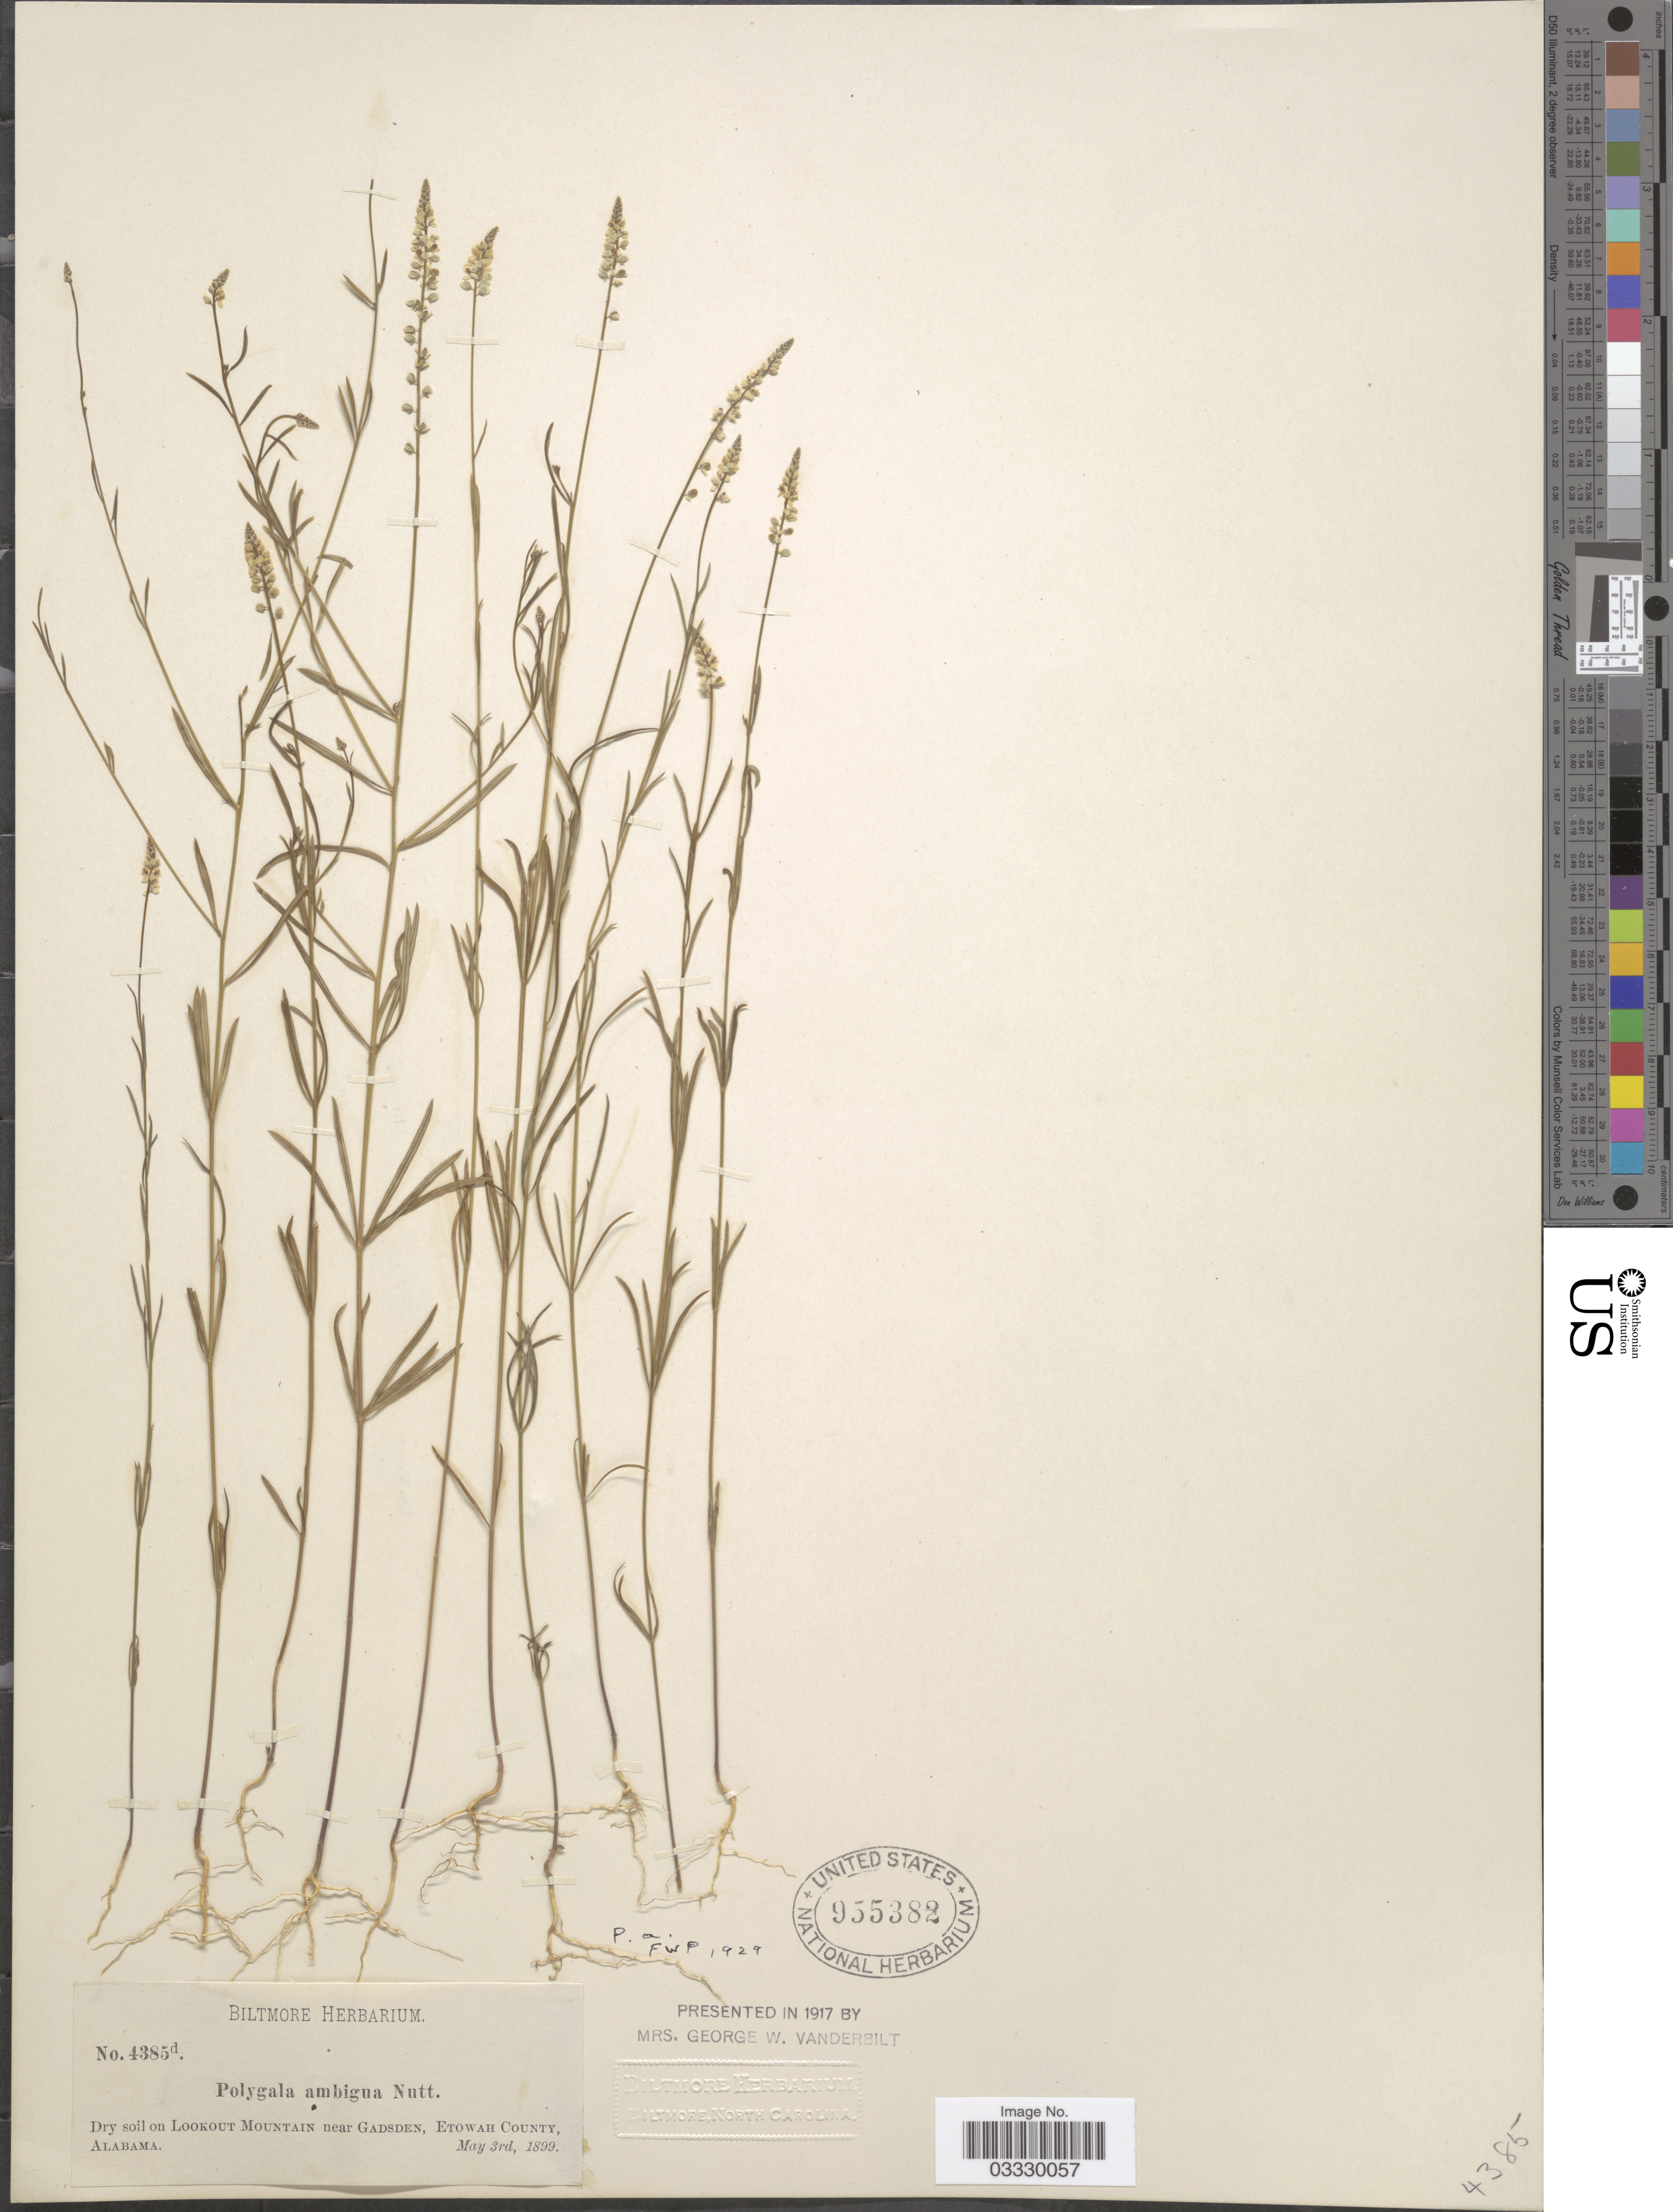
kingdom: Plantae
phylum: Tracheophyta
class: Magnoliopsida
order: Fabales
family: Polygalaceae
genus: Polygala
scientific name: Polygala ambigua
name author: Nutt.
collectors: ex herb. Biltmore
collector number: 4385d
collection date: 1899-05-03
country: United States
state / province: Alabama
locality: Dry soil on Lookout Mountain near Gadsden, Etowah County.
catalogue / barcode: US 955382